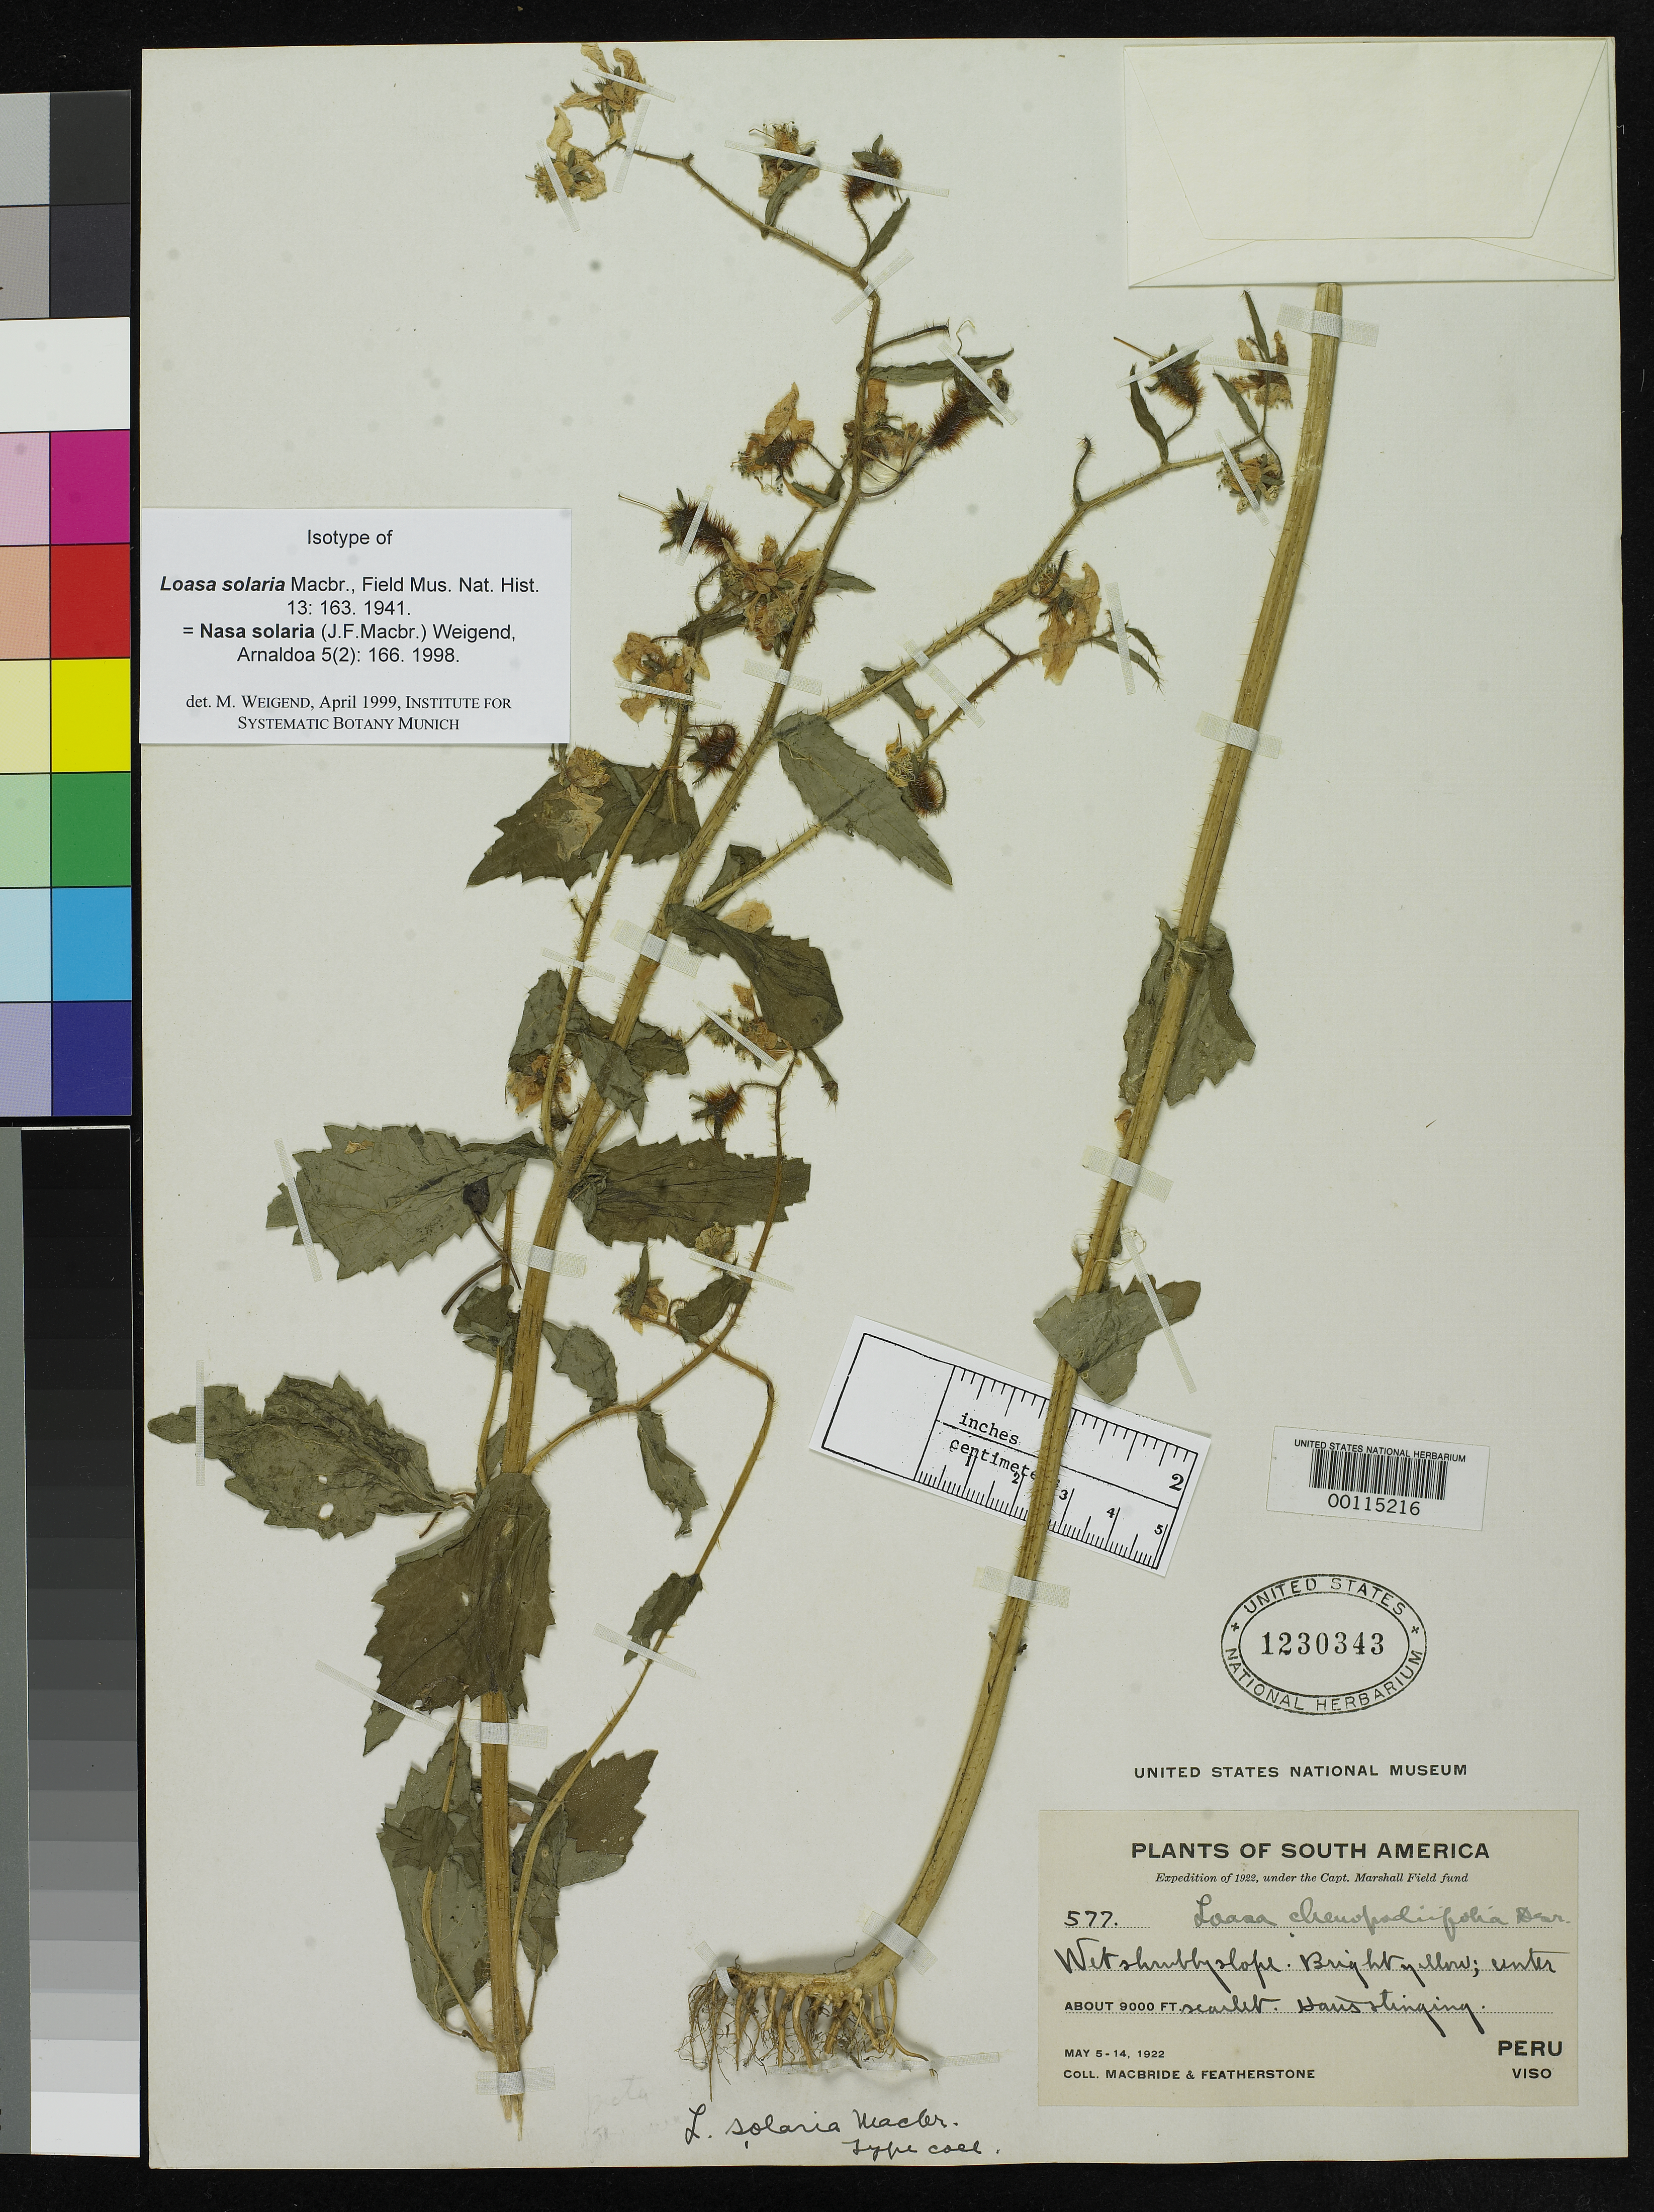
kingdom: Plantae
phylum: Tracheophyta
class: Magnoliopsida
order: Cornales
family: Loasaceae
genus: Loasa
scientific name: Loasa solaria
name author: J.F. Macbr.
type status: Isotype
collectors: J. F. Macbride & W. Featherstone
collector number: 577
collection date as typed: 05 May 1922 to 14 May 1922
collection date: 1922-05-05/1922-05-14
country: Peru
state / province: Lima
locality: Viso.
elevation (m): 2743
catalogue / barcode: US 1230343